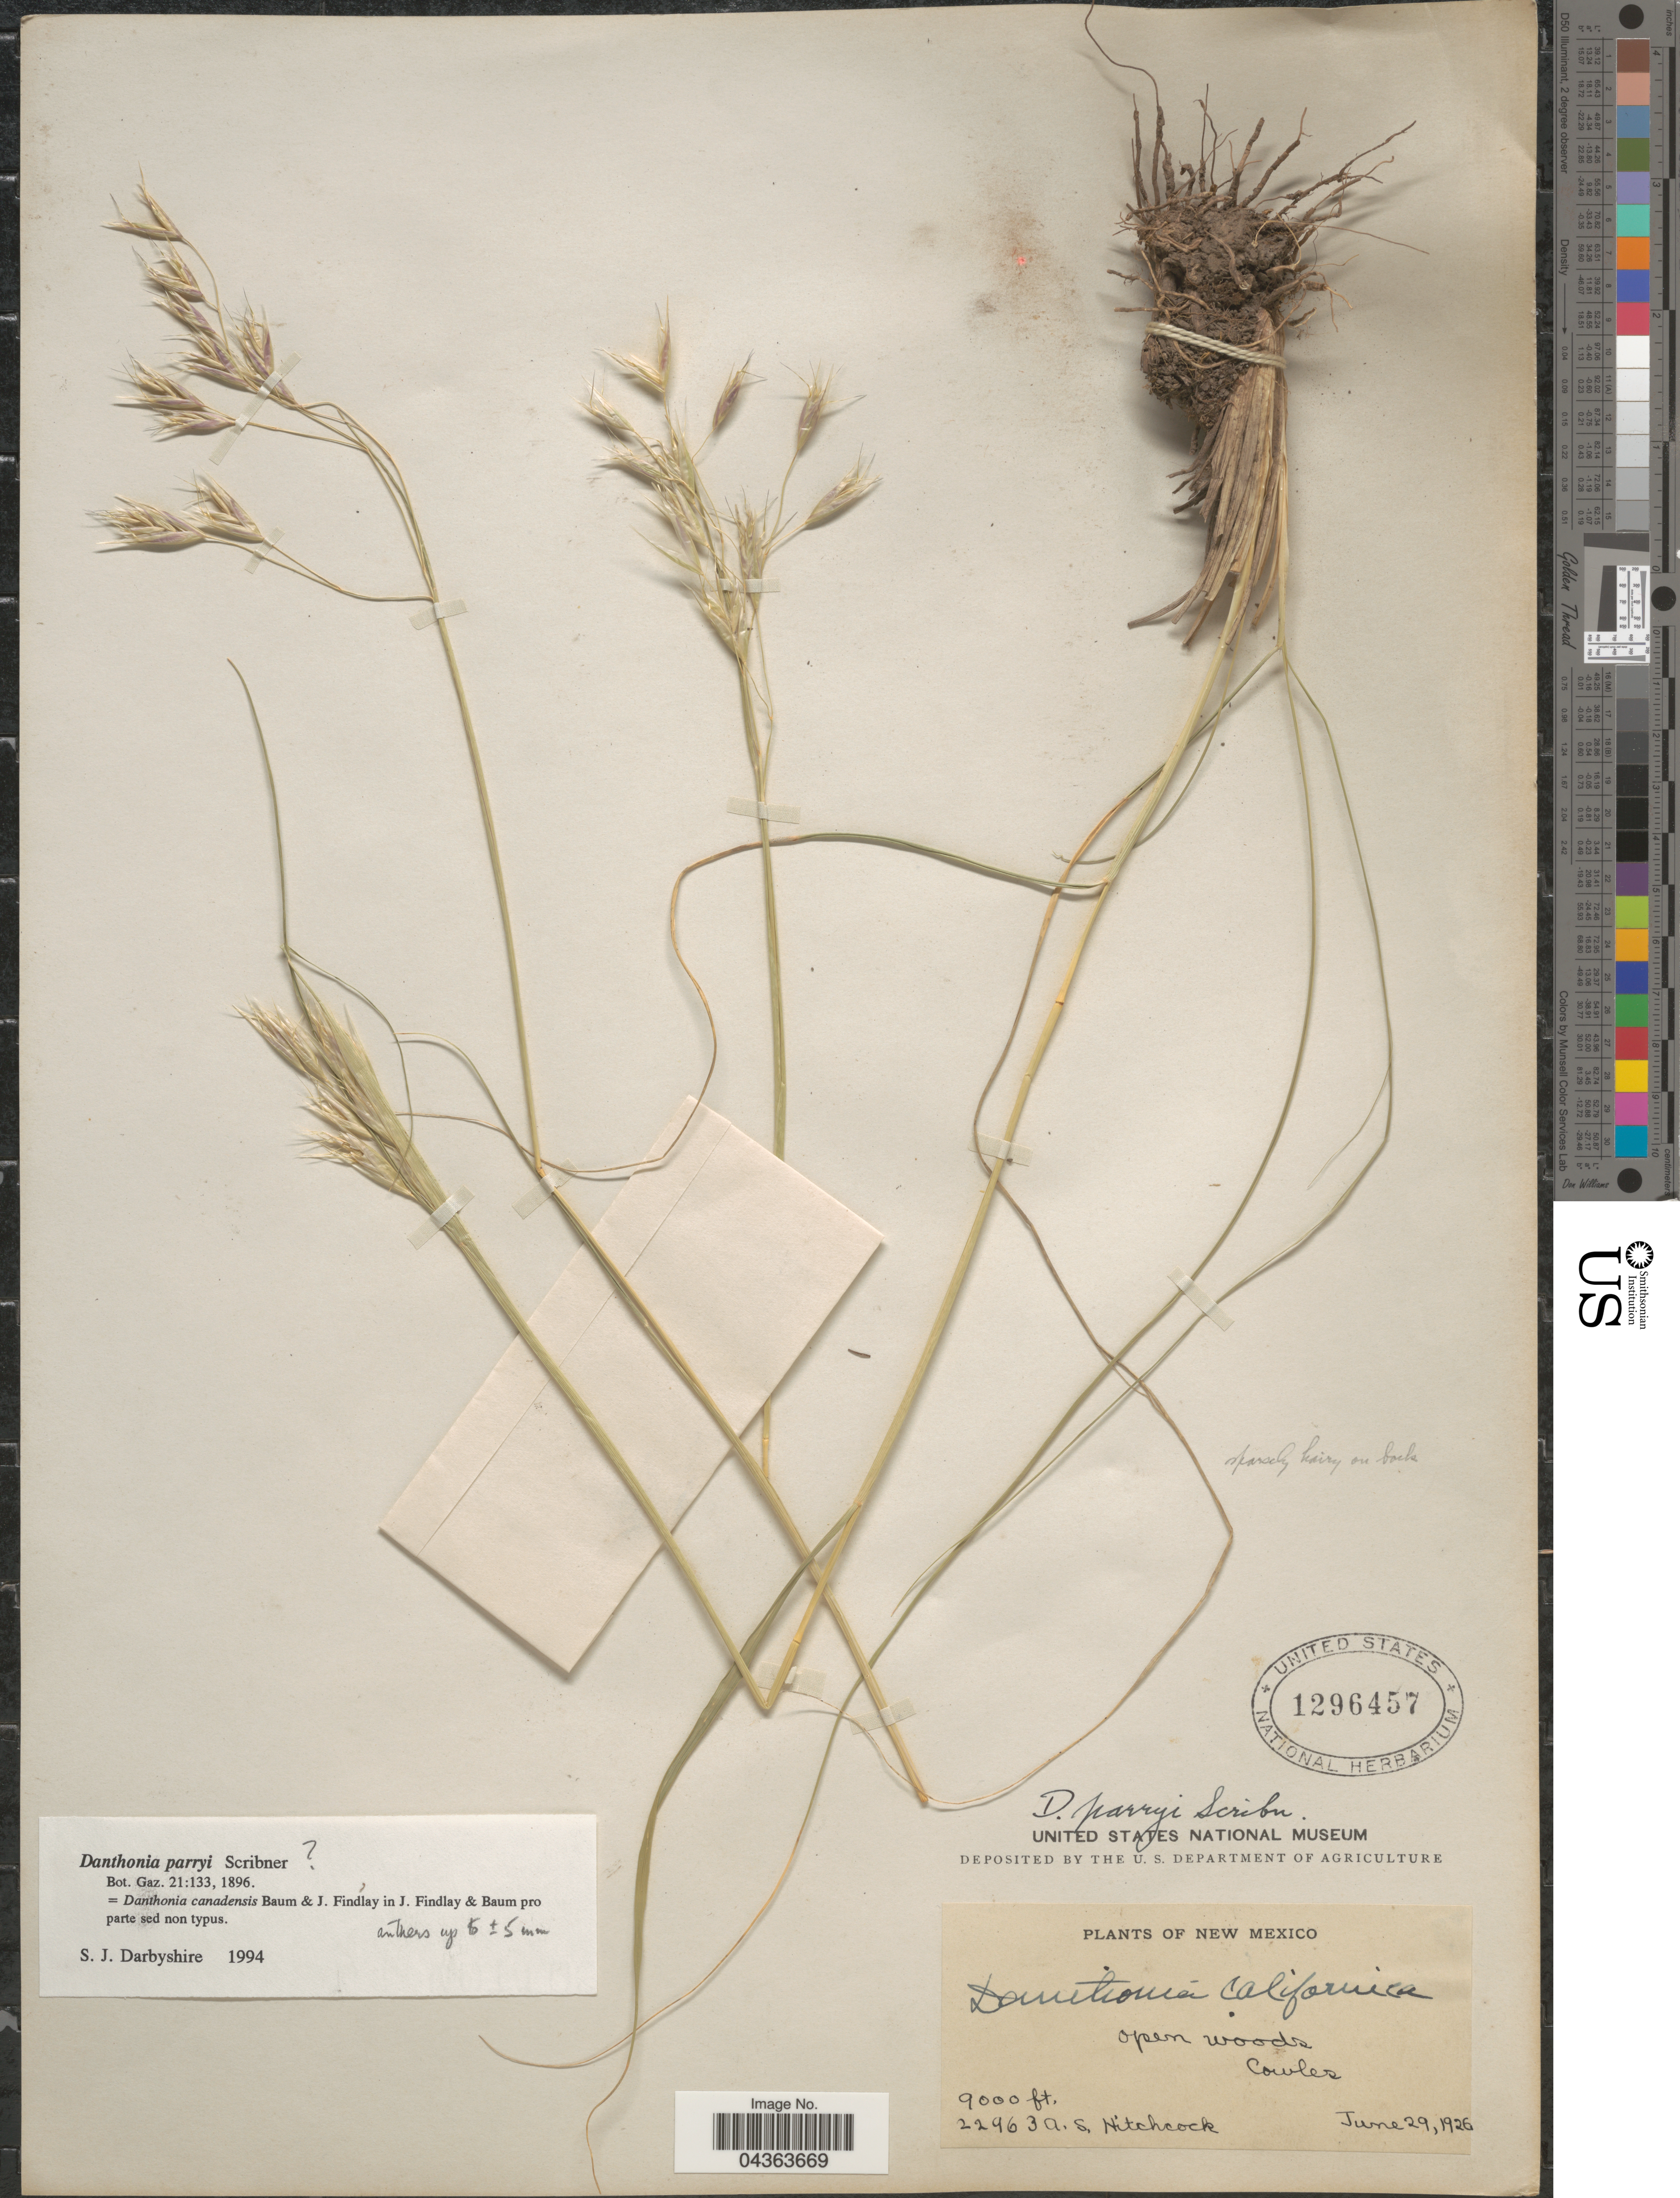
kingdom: Plantae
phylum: Tracheophyta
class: Liliopsida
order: Poales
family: Poaceae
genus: Danthonia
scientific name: Danthonia parryi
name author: Scribn.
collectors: A. S. Hitchcock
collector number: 22963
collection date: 1926-06-29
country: United States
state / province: New Mexico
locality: Open woods. Cowles.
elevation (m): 2743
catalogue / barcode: US 1296457